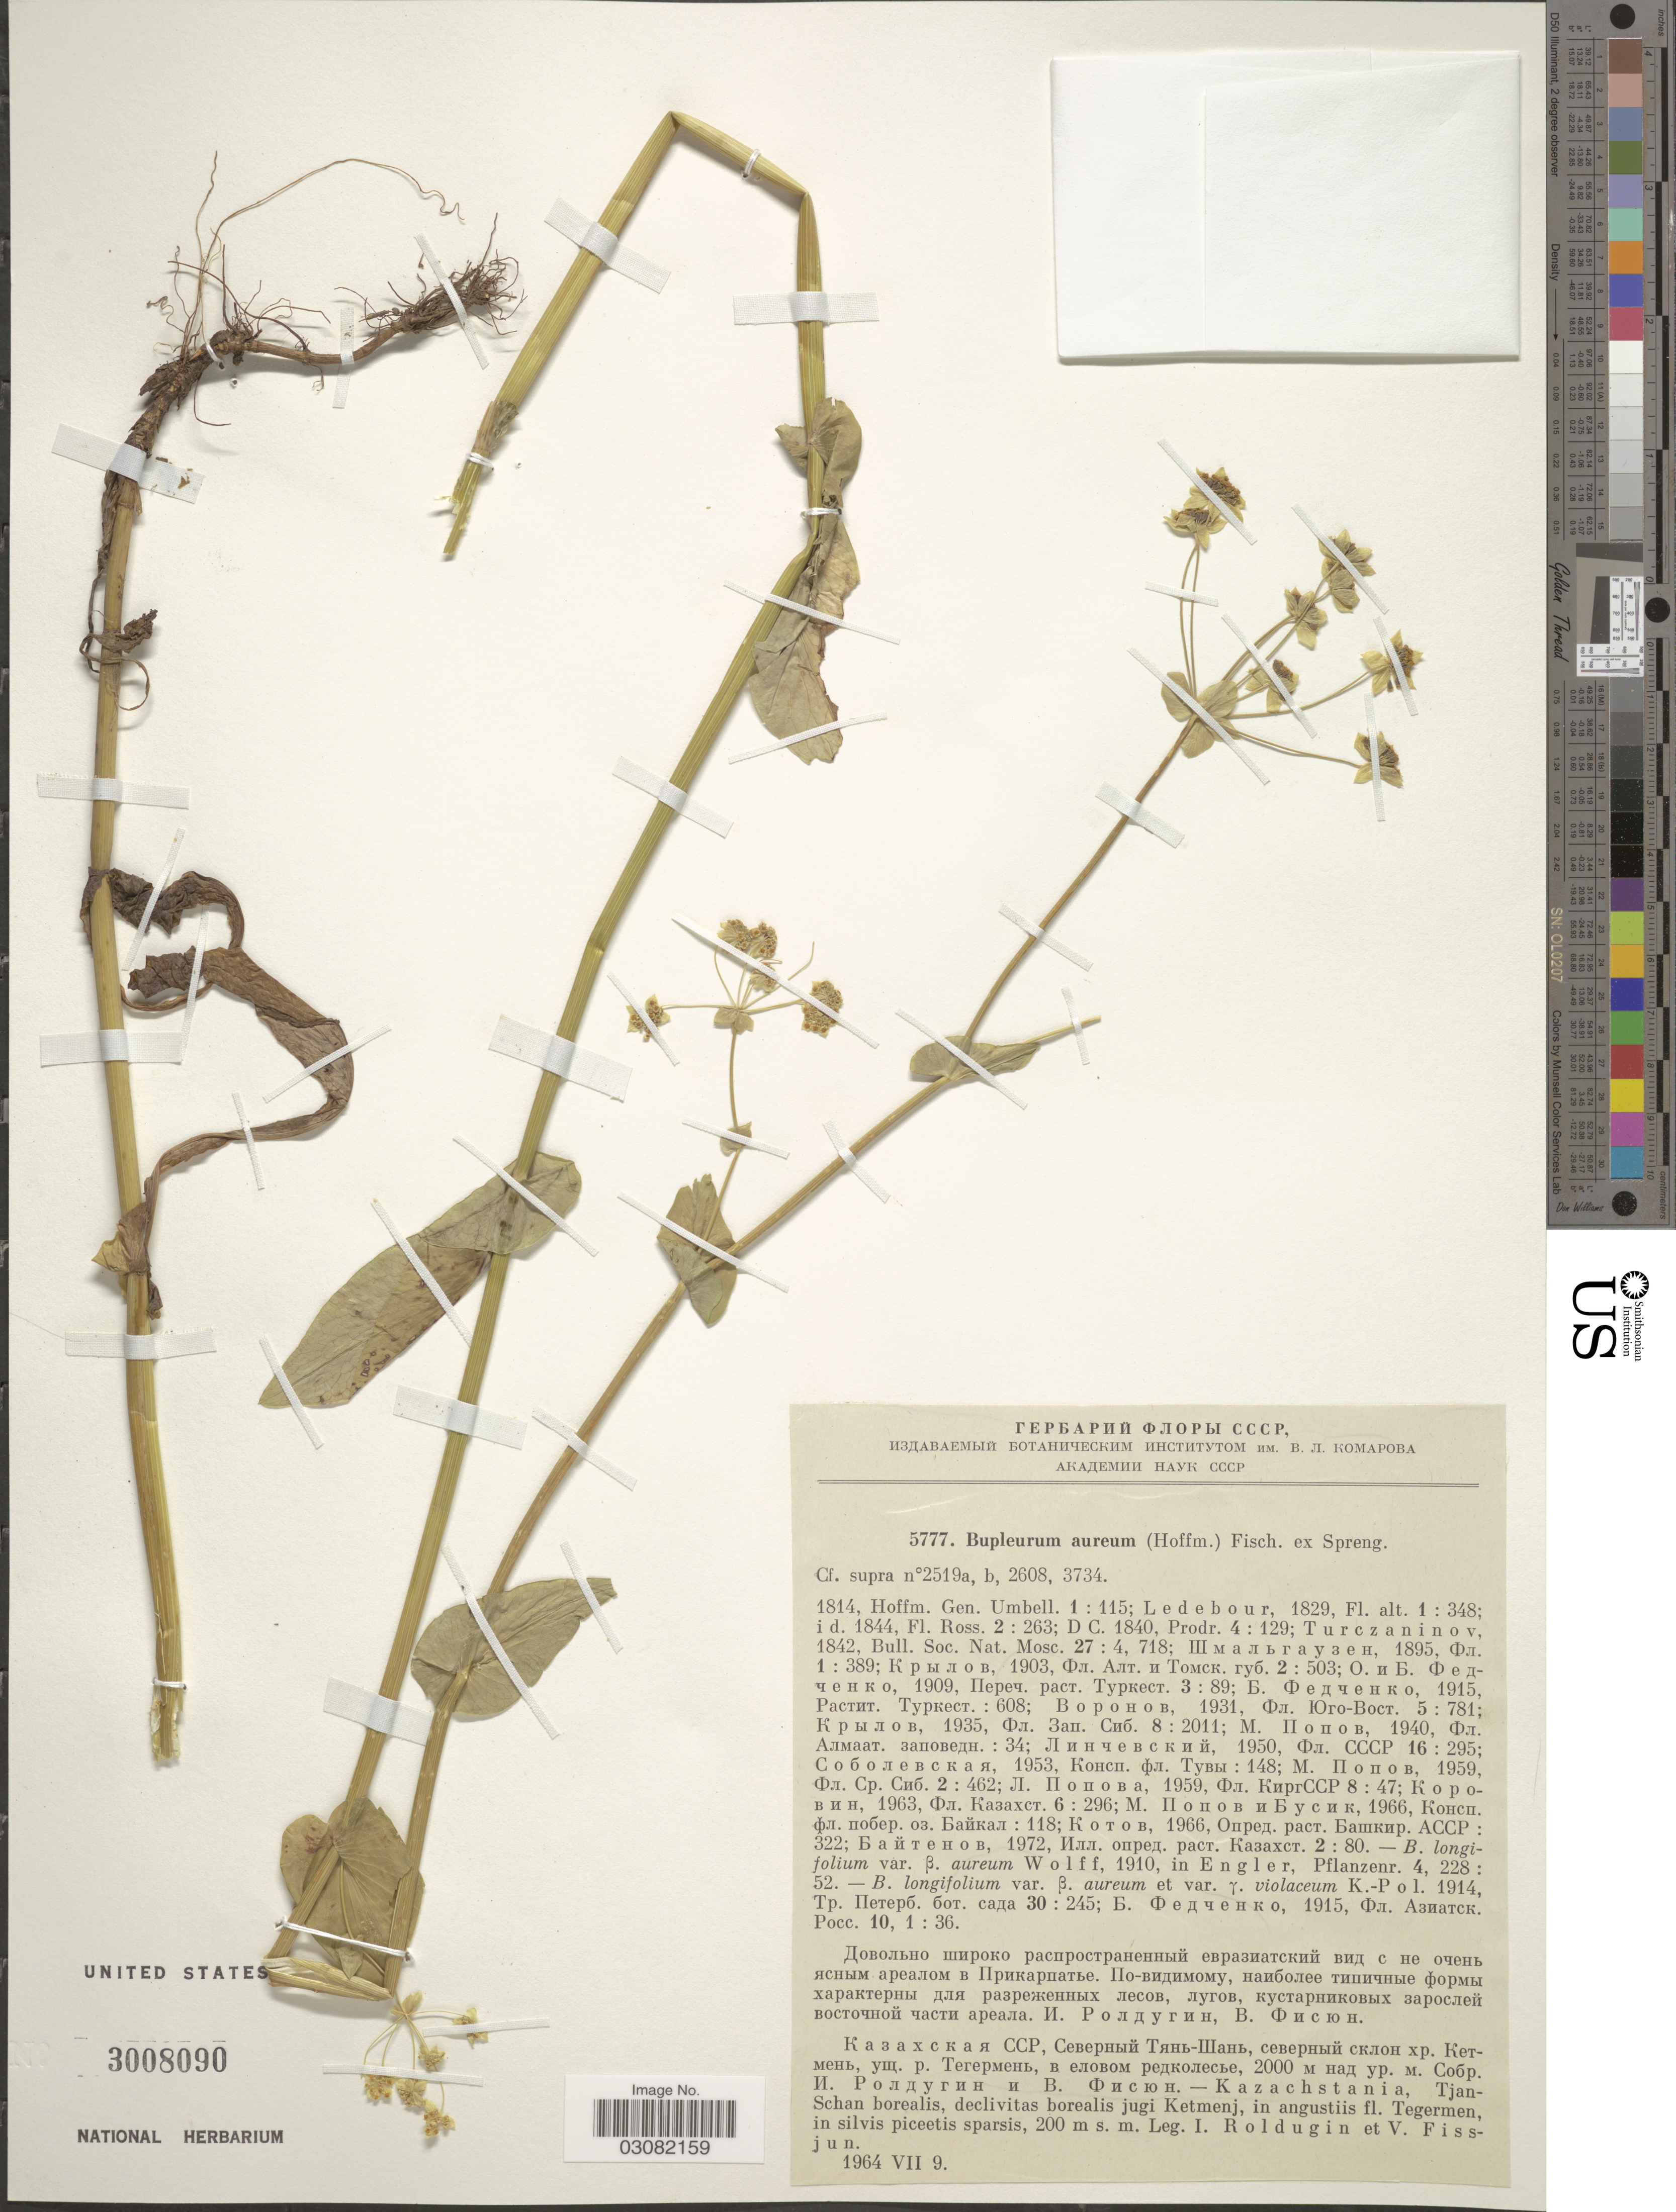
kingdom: Plantae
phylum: Tracheophyta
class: Magnoliopsida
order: Apiales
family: Apiaceae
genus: Bupleurum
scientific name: Bupleurum aureum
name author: Fisch.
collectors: I. Roldugin & V. Fissjun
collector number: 5777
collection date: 1964-07-09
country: Kazakhstan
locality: Kazachstania, Tjan-Schan borealis, declivitas borealis jugi Ketmenj, in angustiis fl. Tegermen, in silvis piceetis sparsis.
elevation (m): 200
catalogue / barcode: US 3008090